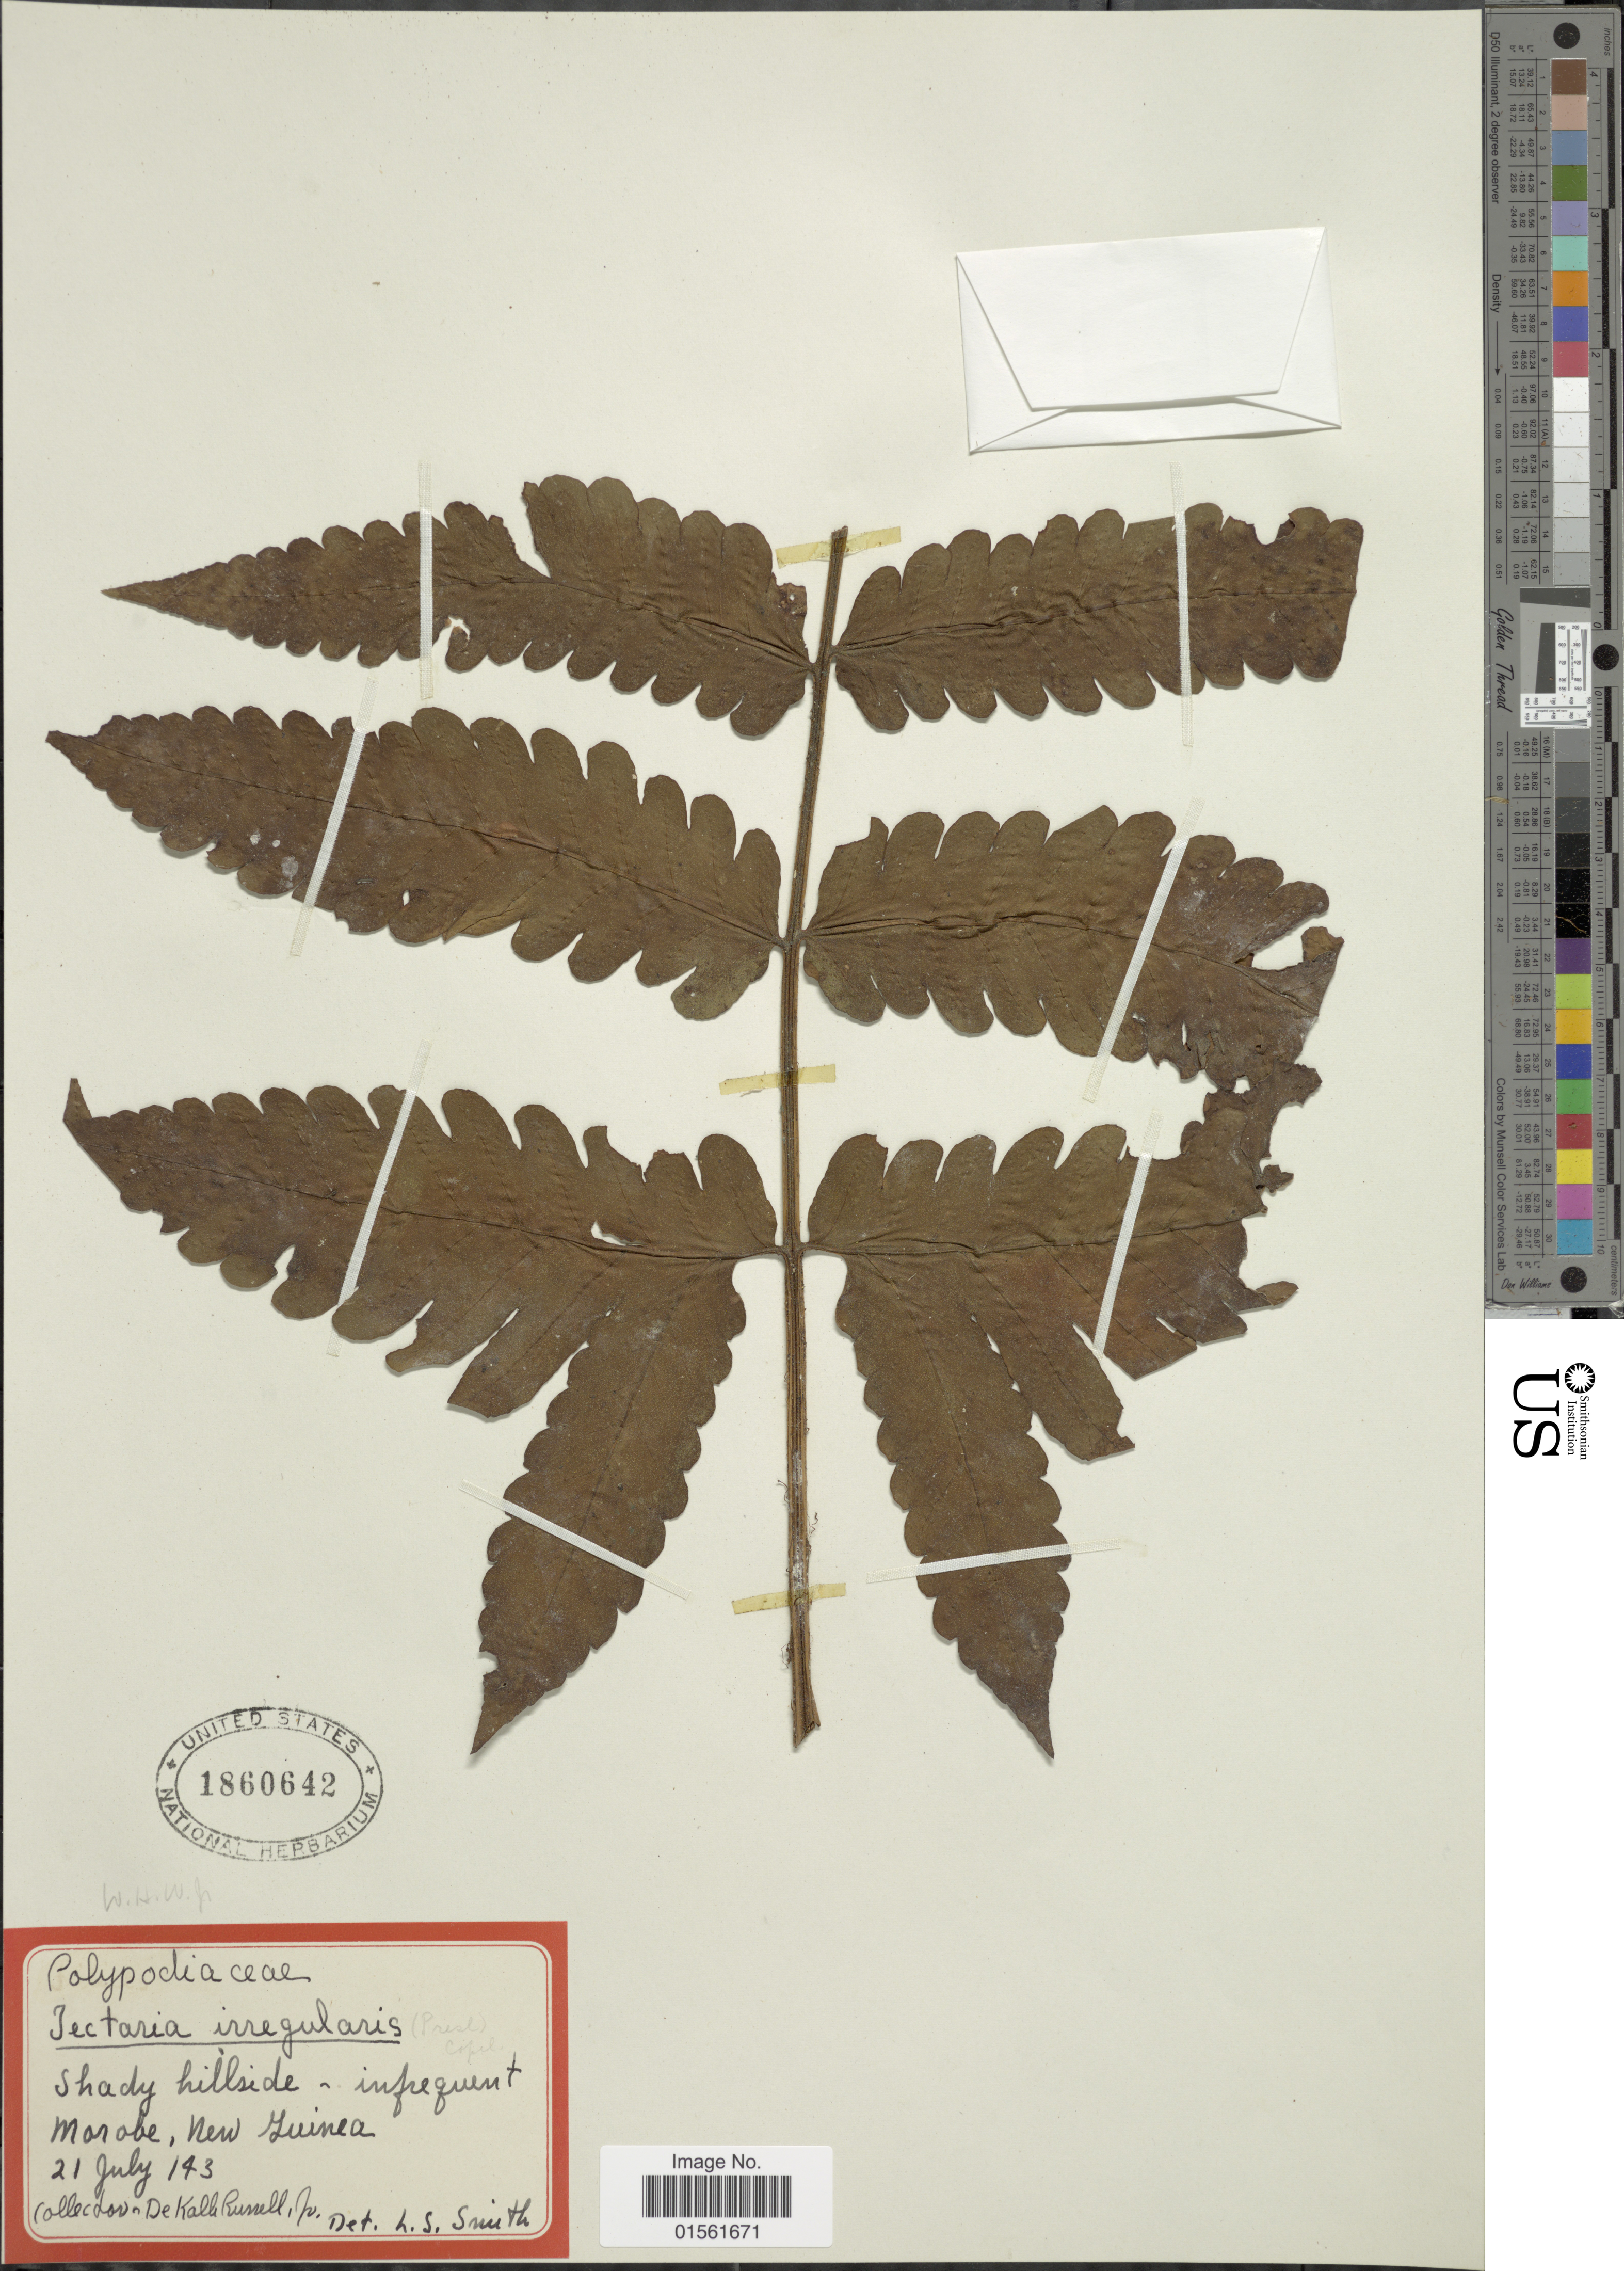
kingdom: Plantae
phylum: Tracheophyta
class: Polypodiopsida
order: Polypodiales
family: Dryopteridaceae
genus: Pleocnemia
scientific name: Pleocnemia irregularis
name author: (C. Presl) Holttum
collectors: D. K. Russell Jr.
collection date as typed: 21 July 143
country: Papua New Guinea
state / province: Morobe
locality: Morobe, New Guinea.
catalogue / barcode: US 1860642